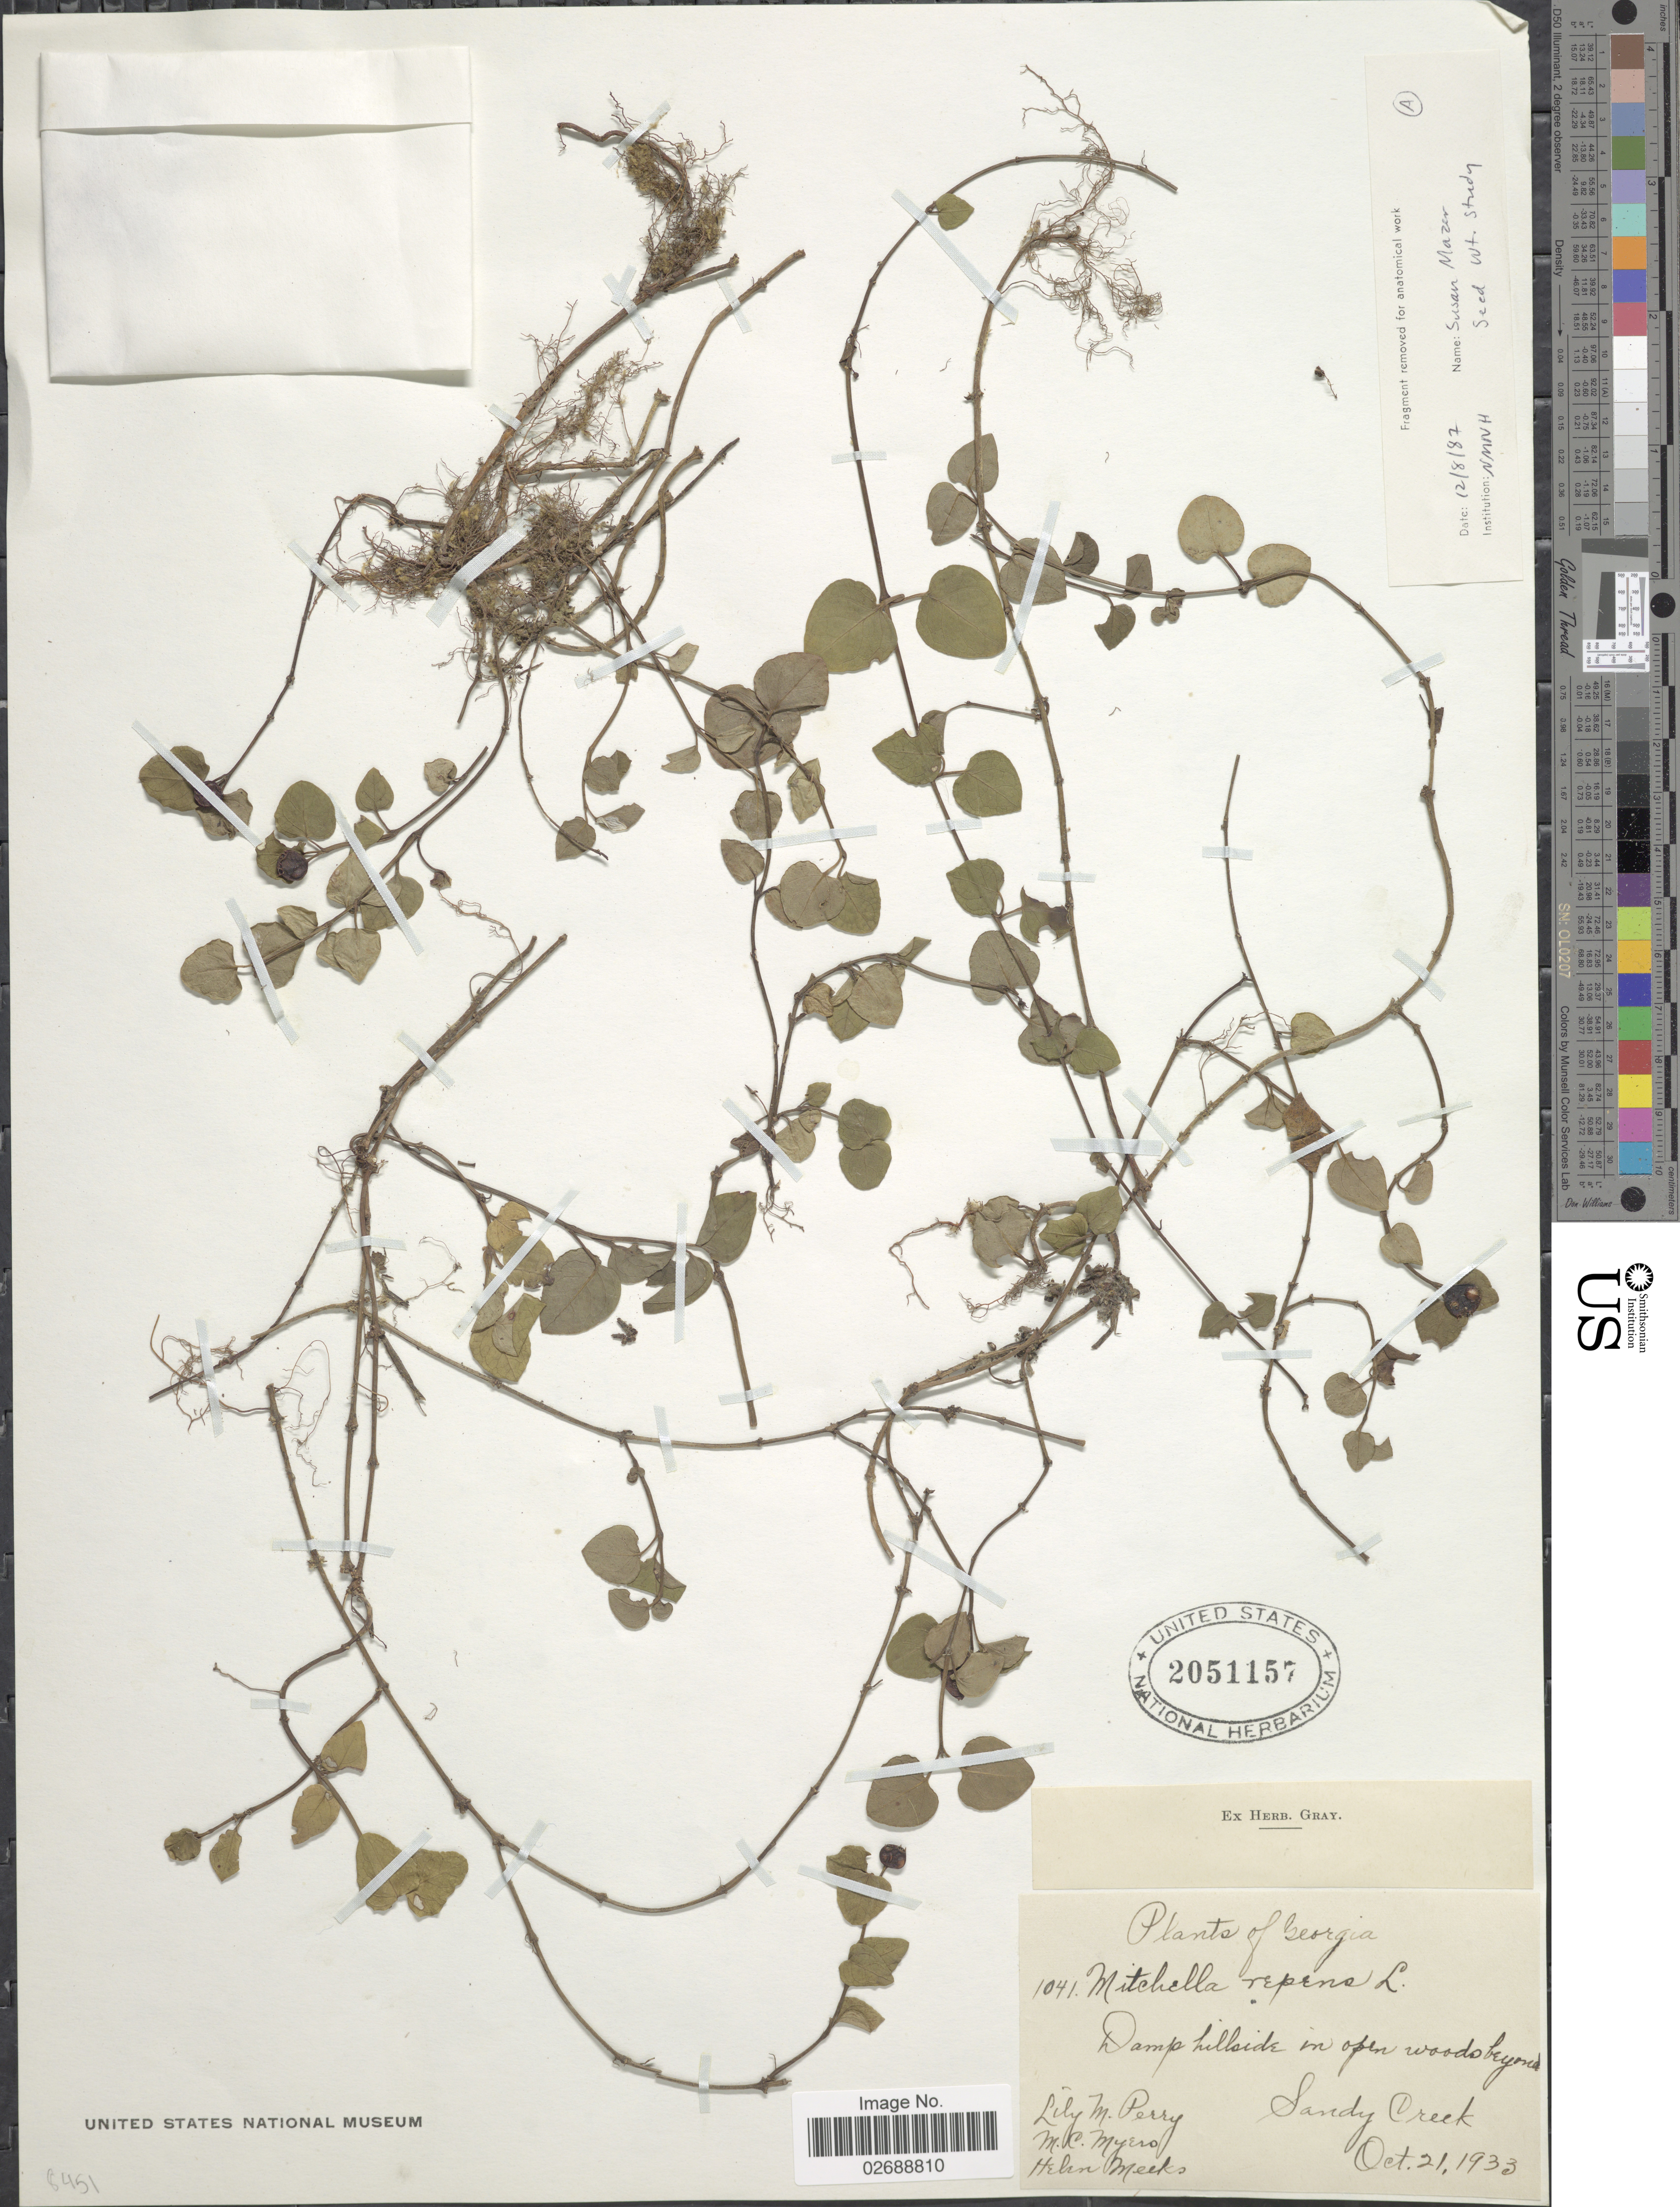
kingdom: Plantae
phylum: Tracheophyta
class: Magnoliopsida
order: Gentianales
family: Rubiaceae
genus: Mitchella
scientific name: Mitchella repens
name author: L.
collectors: L. M. Perry, M. Myers & H. Meeks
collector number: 1041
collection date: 1933-10-21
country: United States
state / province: Georgia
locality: Sandy Creek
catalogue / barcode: US 2051157